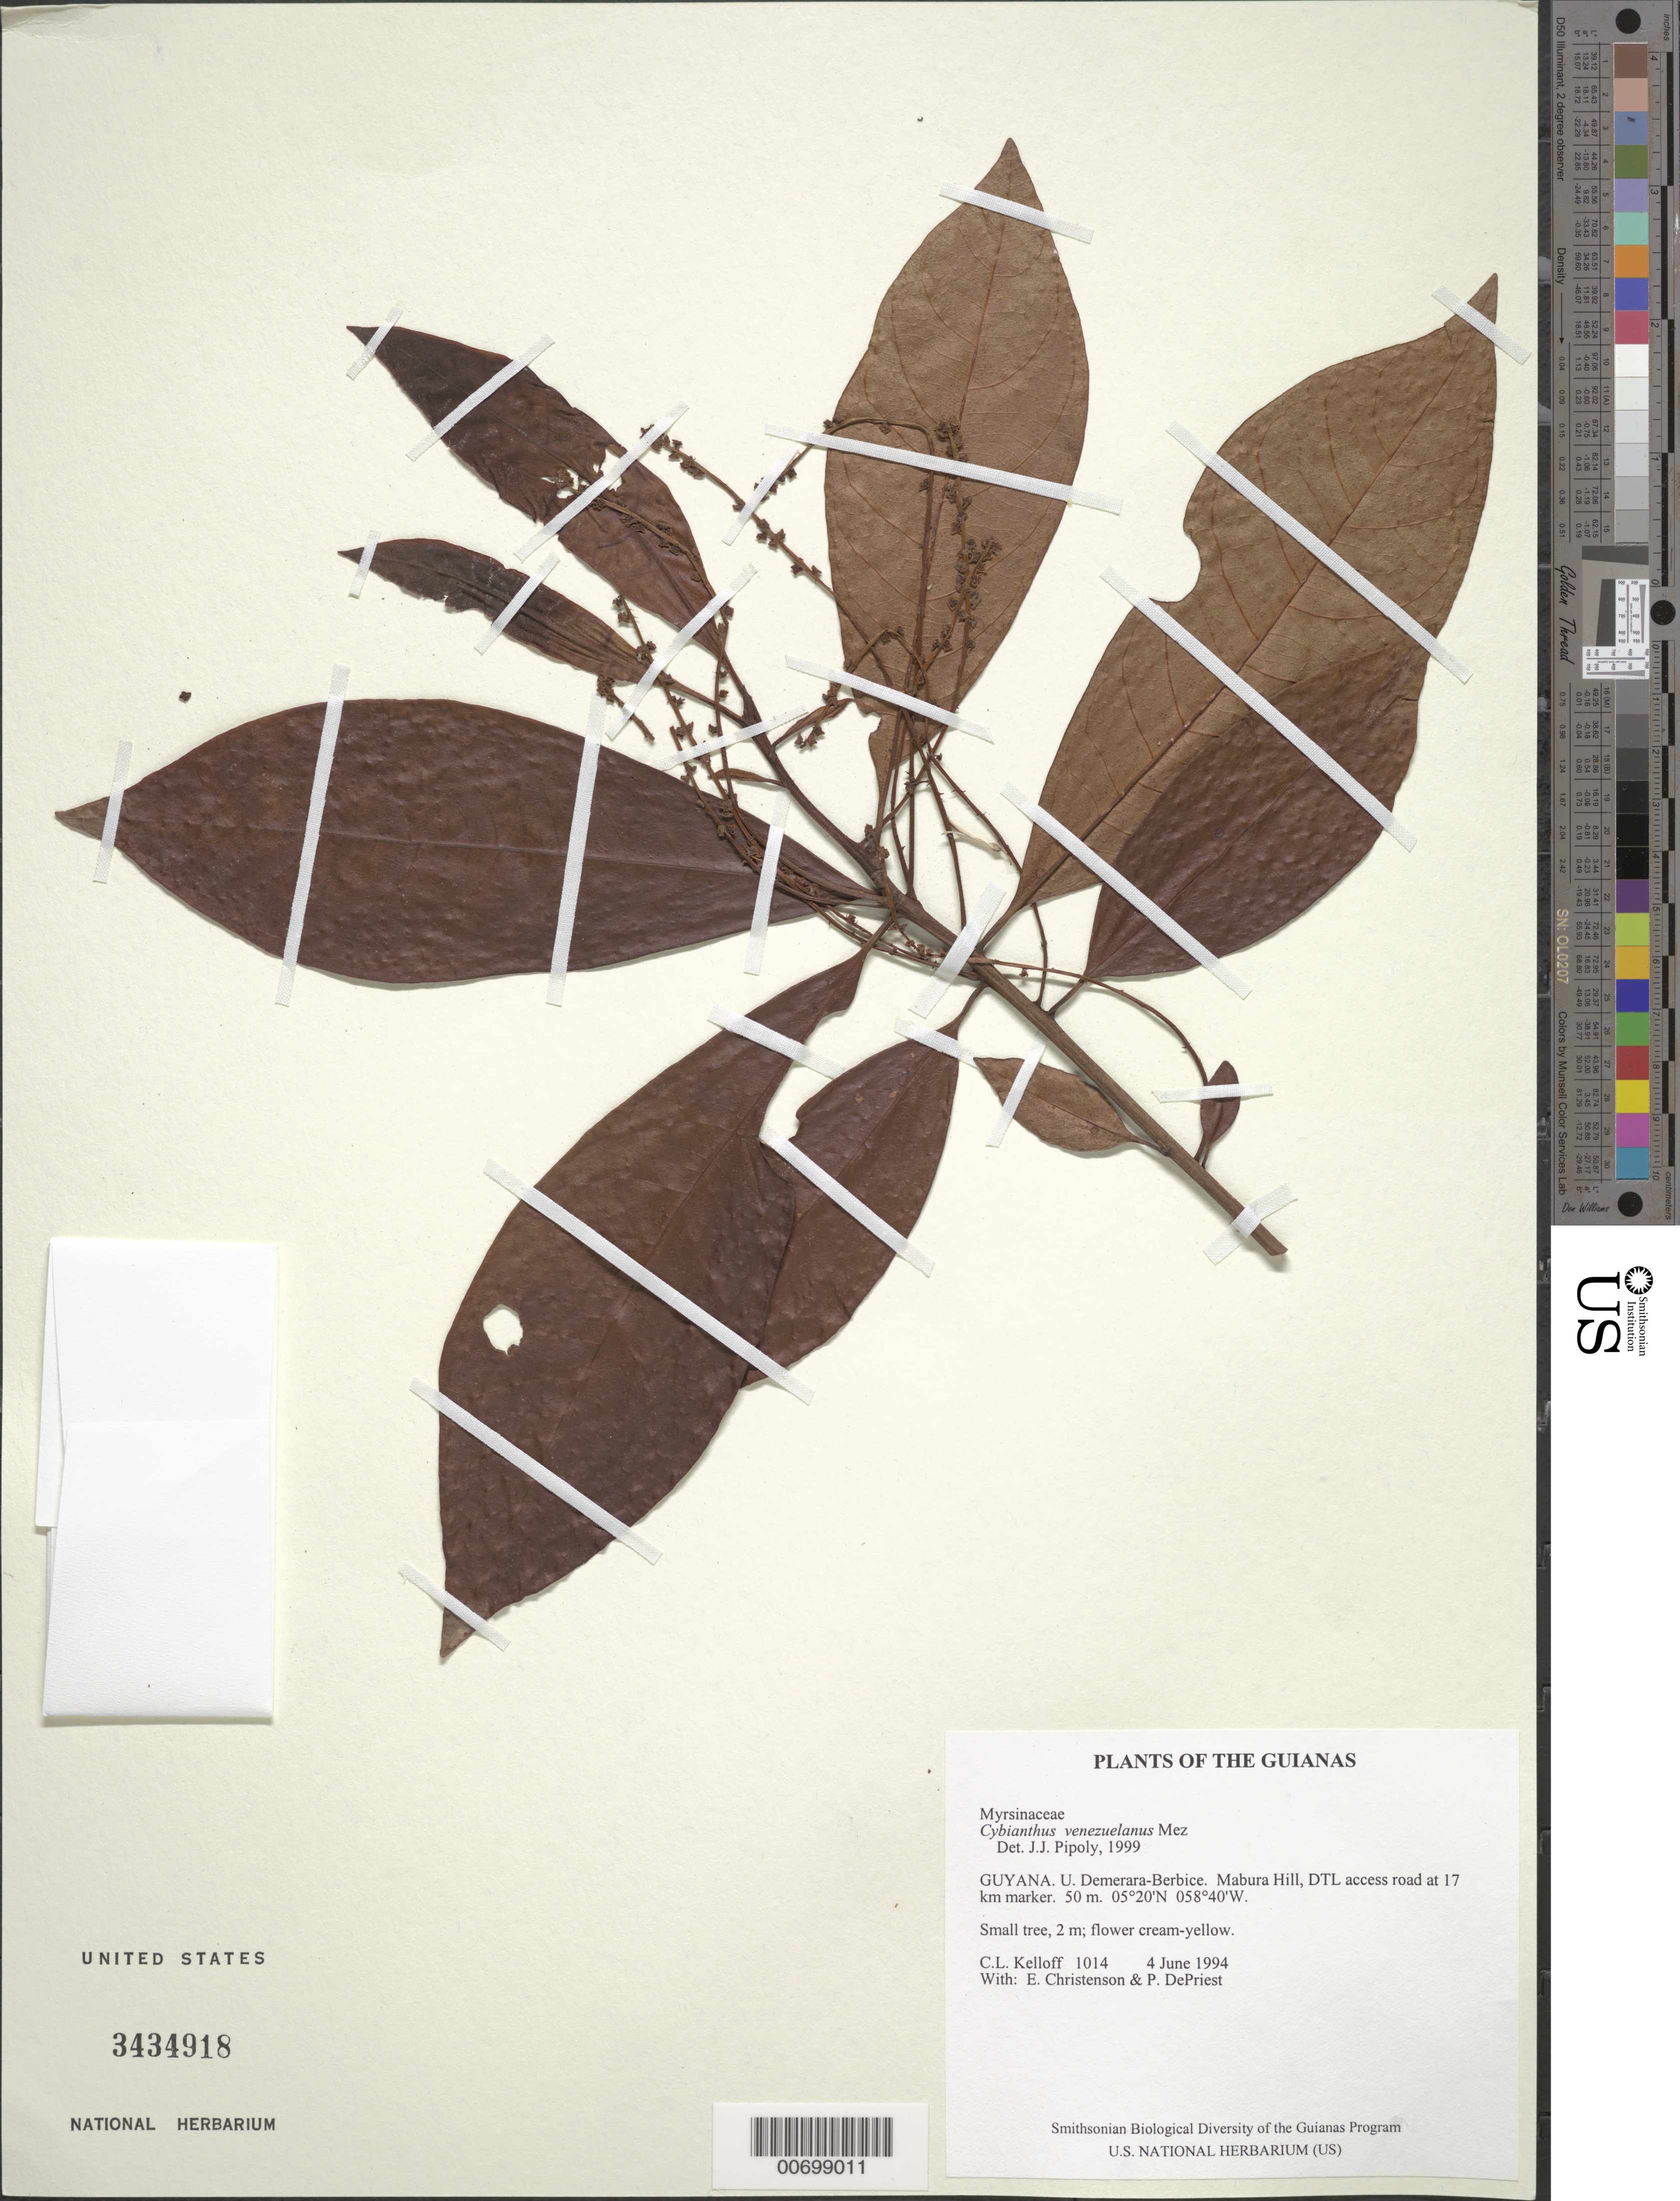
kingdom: Plantae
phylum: Tracheophyta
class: Magnoliopsida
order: Ericales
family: Primulaceae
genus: Cybianthus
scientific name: Cybianthus venezuelanus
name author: Mez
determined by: Pipoly, J. J., III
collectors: C. L. Kelloff, E. A. Christenson & P. DePriest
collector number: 1014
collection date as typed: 4 June 1994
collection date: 1994-06-04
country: Guyana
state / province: U. Demerara-Berbice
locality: Mabura Hill, DTL access road at 17 km marker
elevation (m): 50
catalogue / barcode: US 3434918